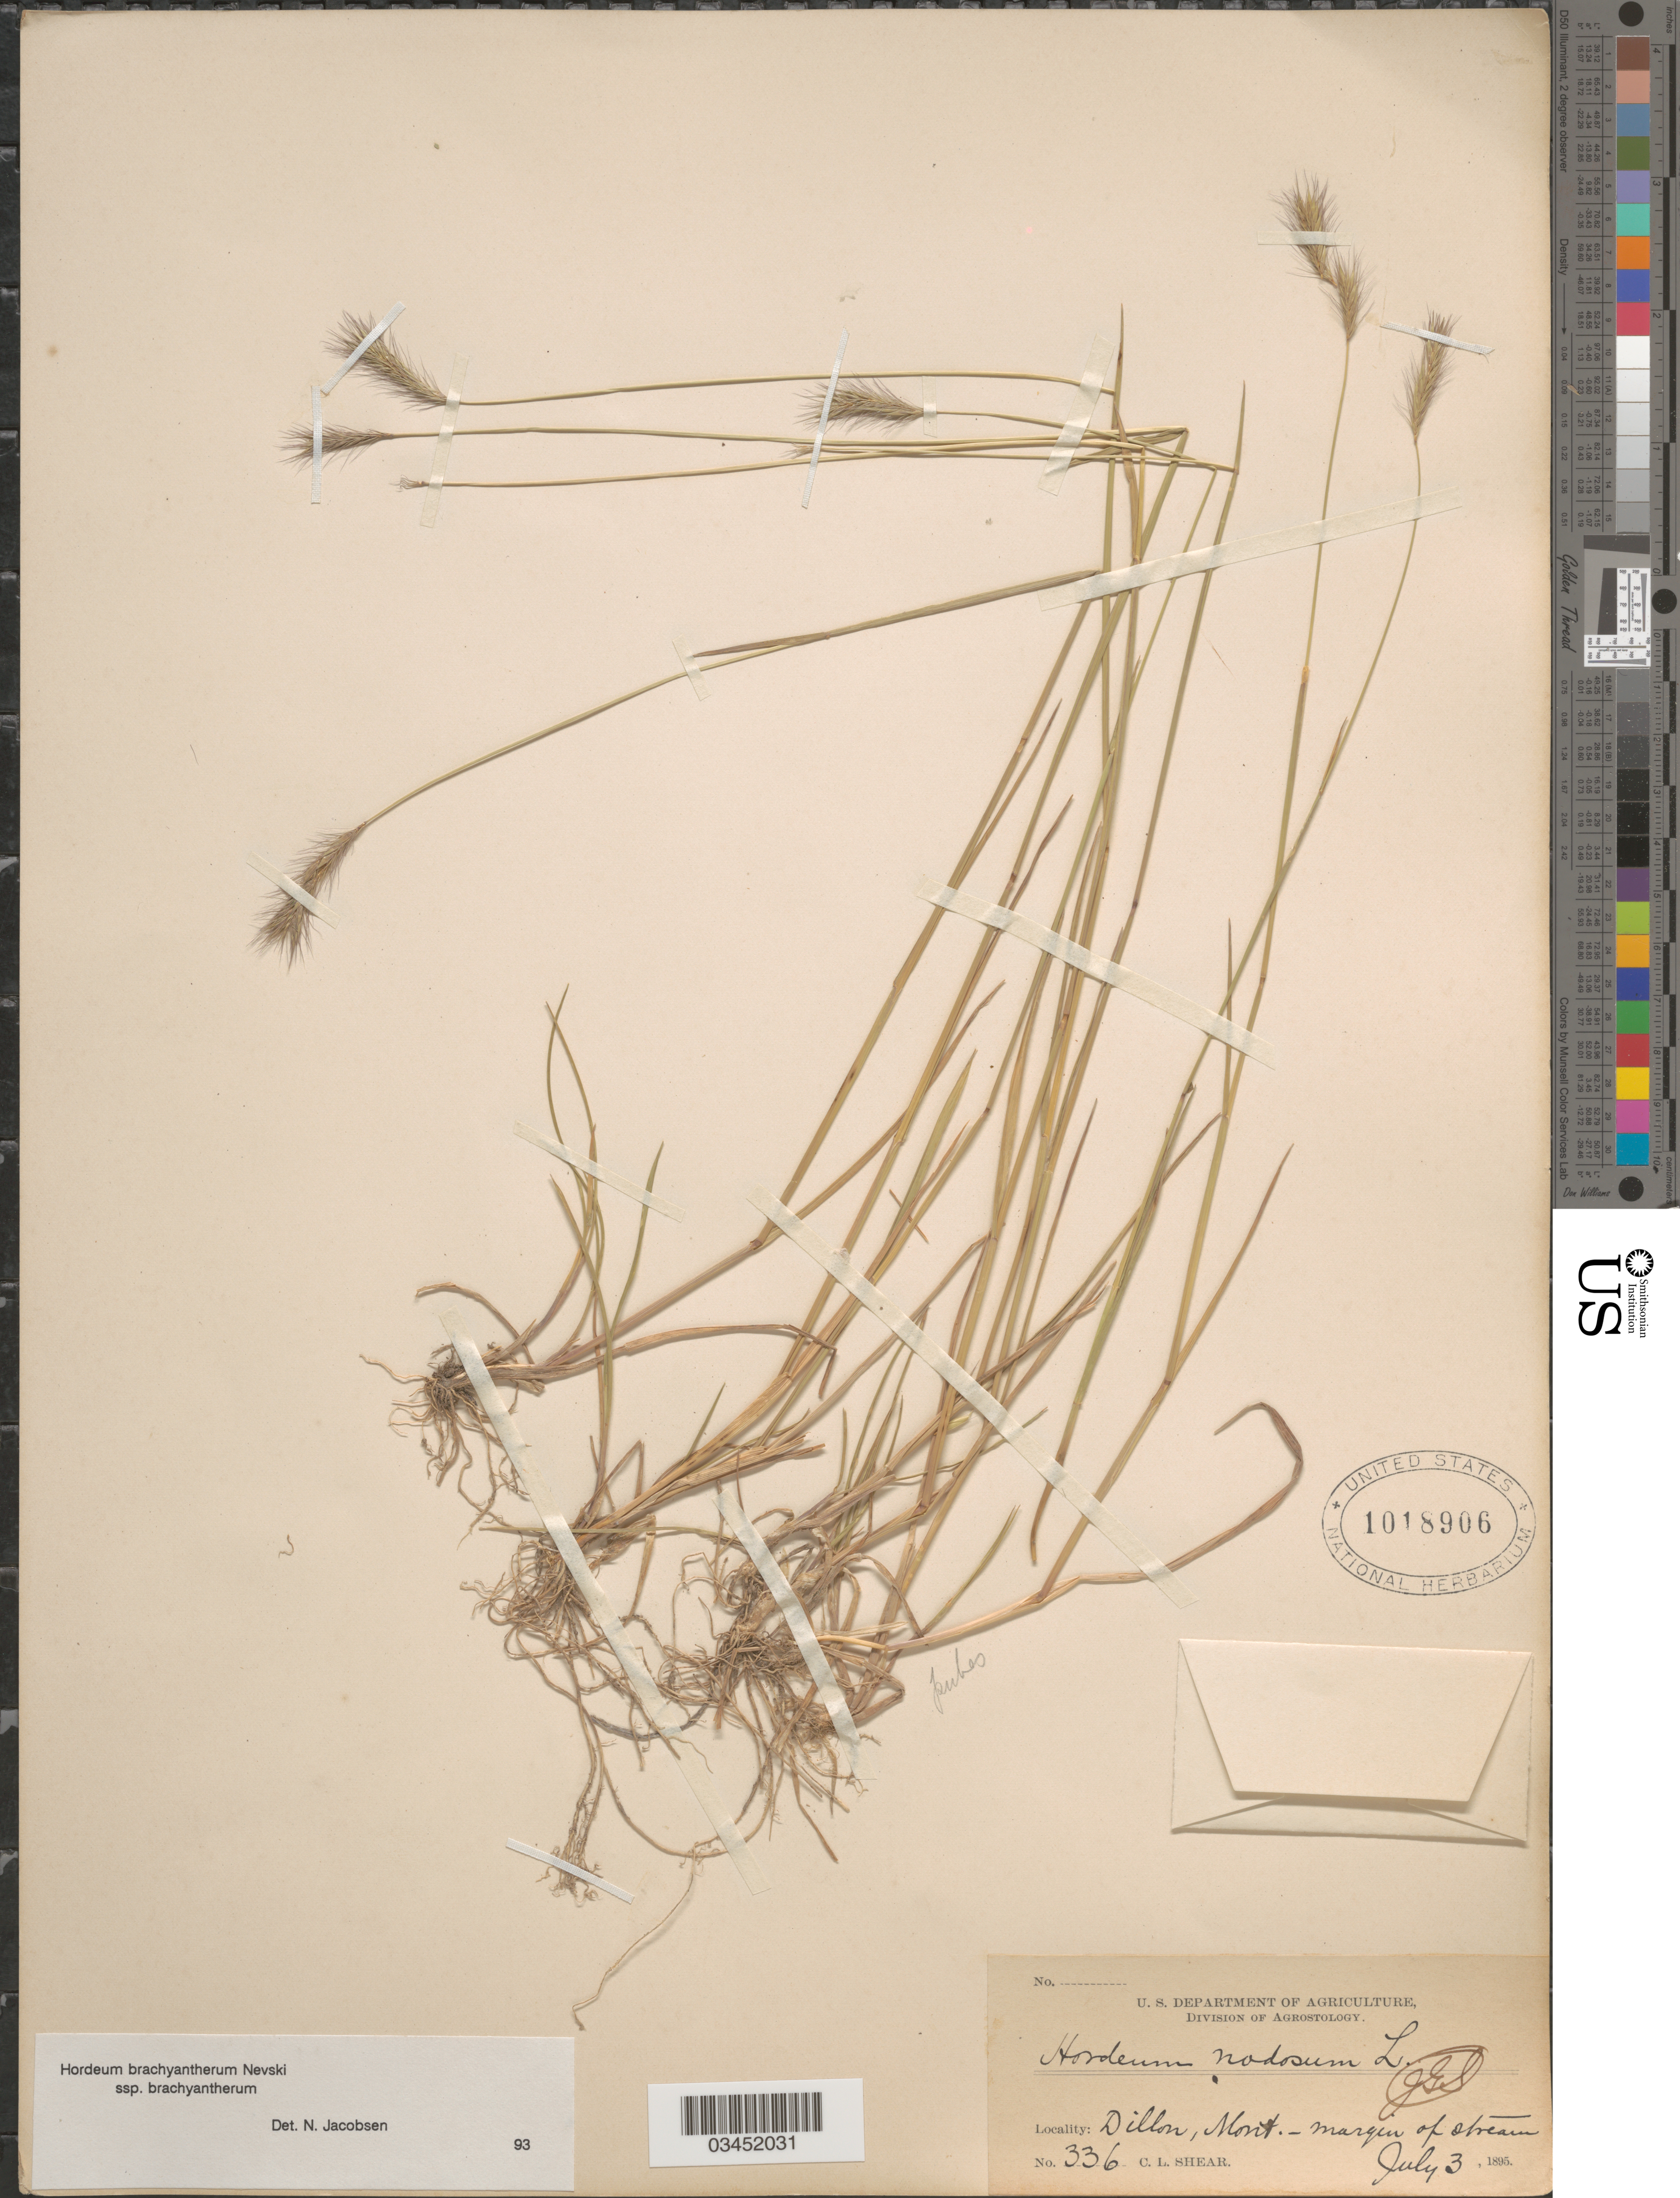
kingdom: Plantae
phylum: Tracheophyta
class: Liliopsida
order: Poales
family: Poaceae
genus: Hordeum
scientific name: Hordeum brachyantherum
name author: Nevski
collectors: C. L. Shear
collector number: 336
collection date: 1895-07-03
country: United States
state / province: Montana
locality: Dillon, margin of stream.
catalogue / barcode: US 1018906